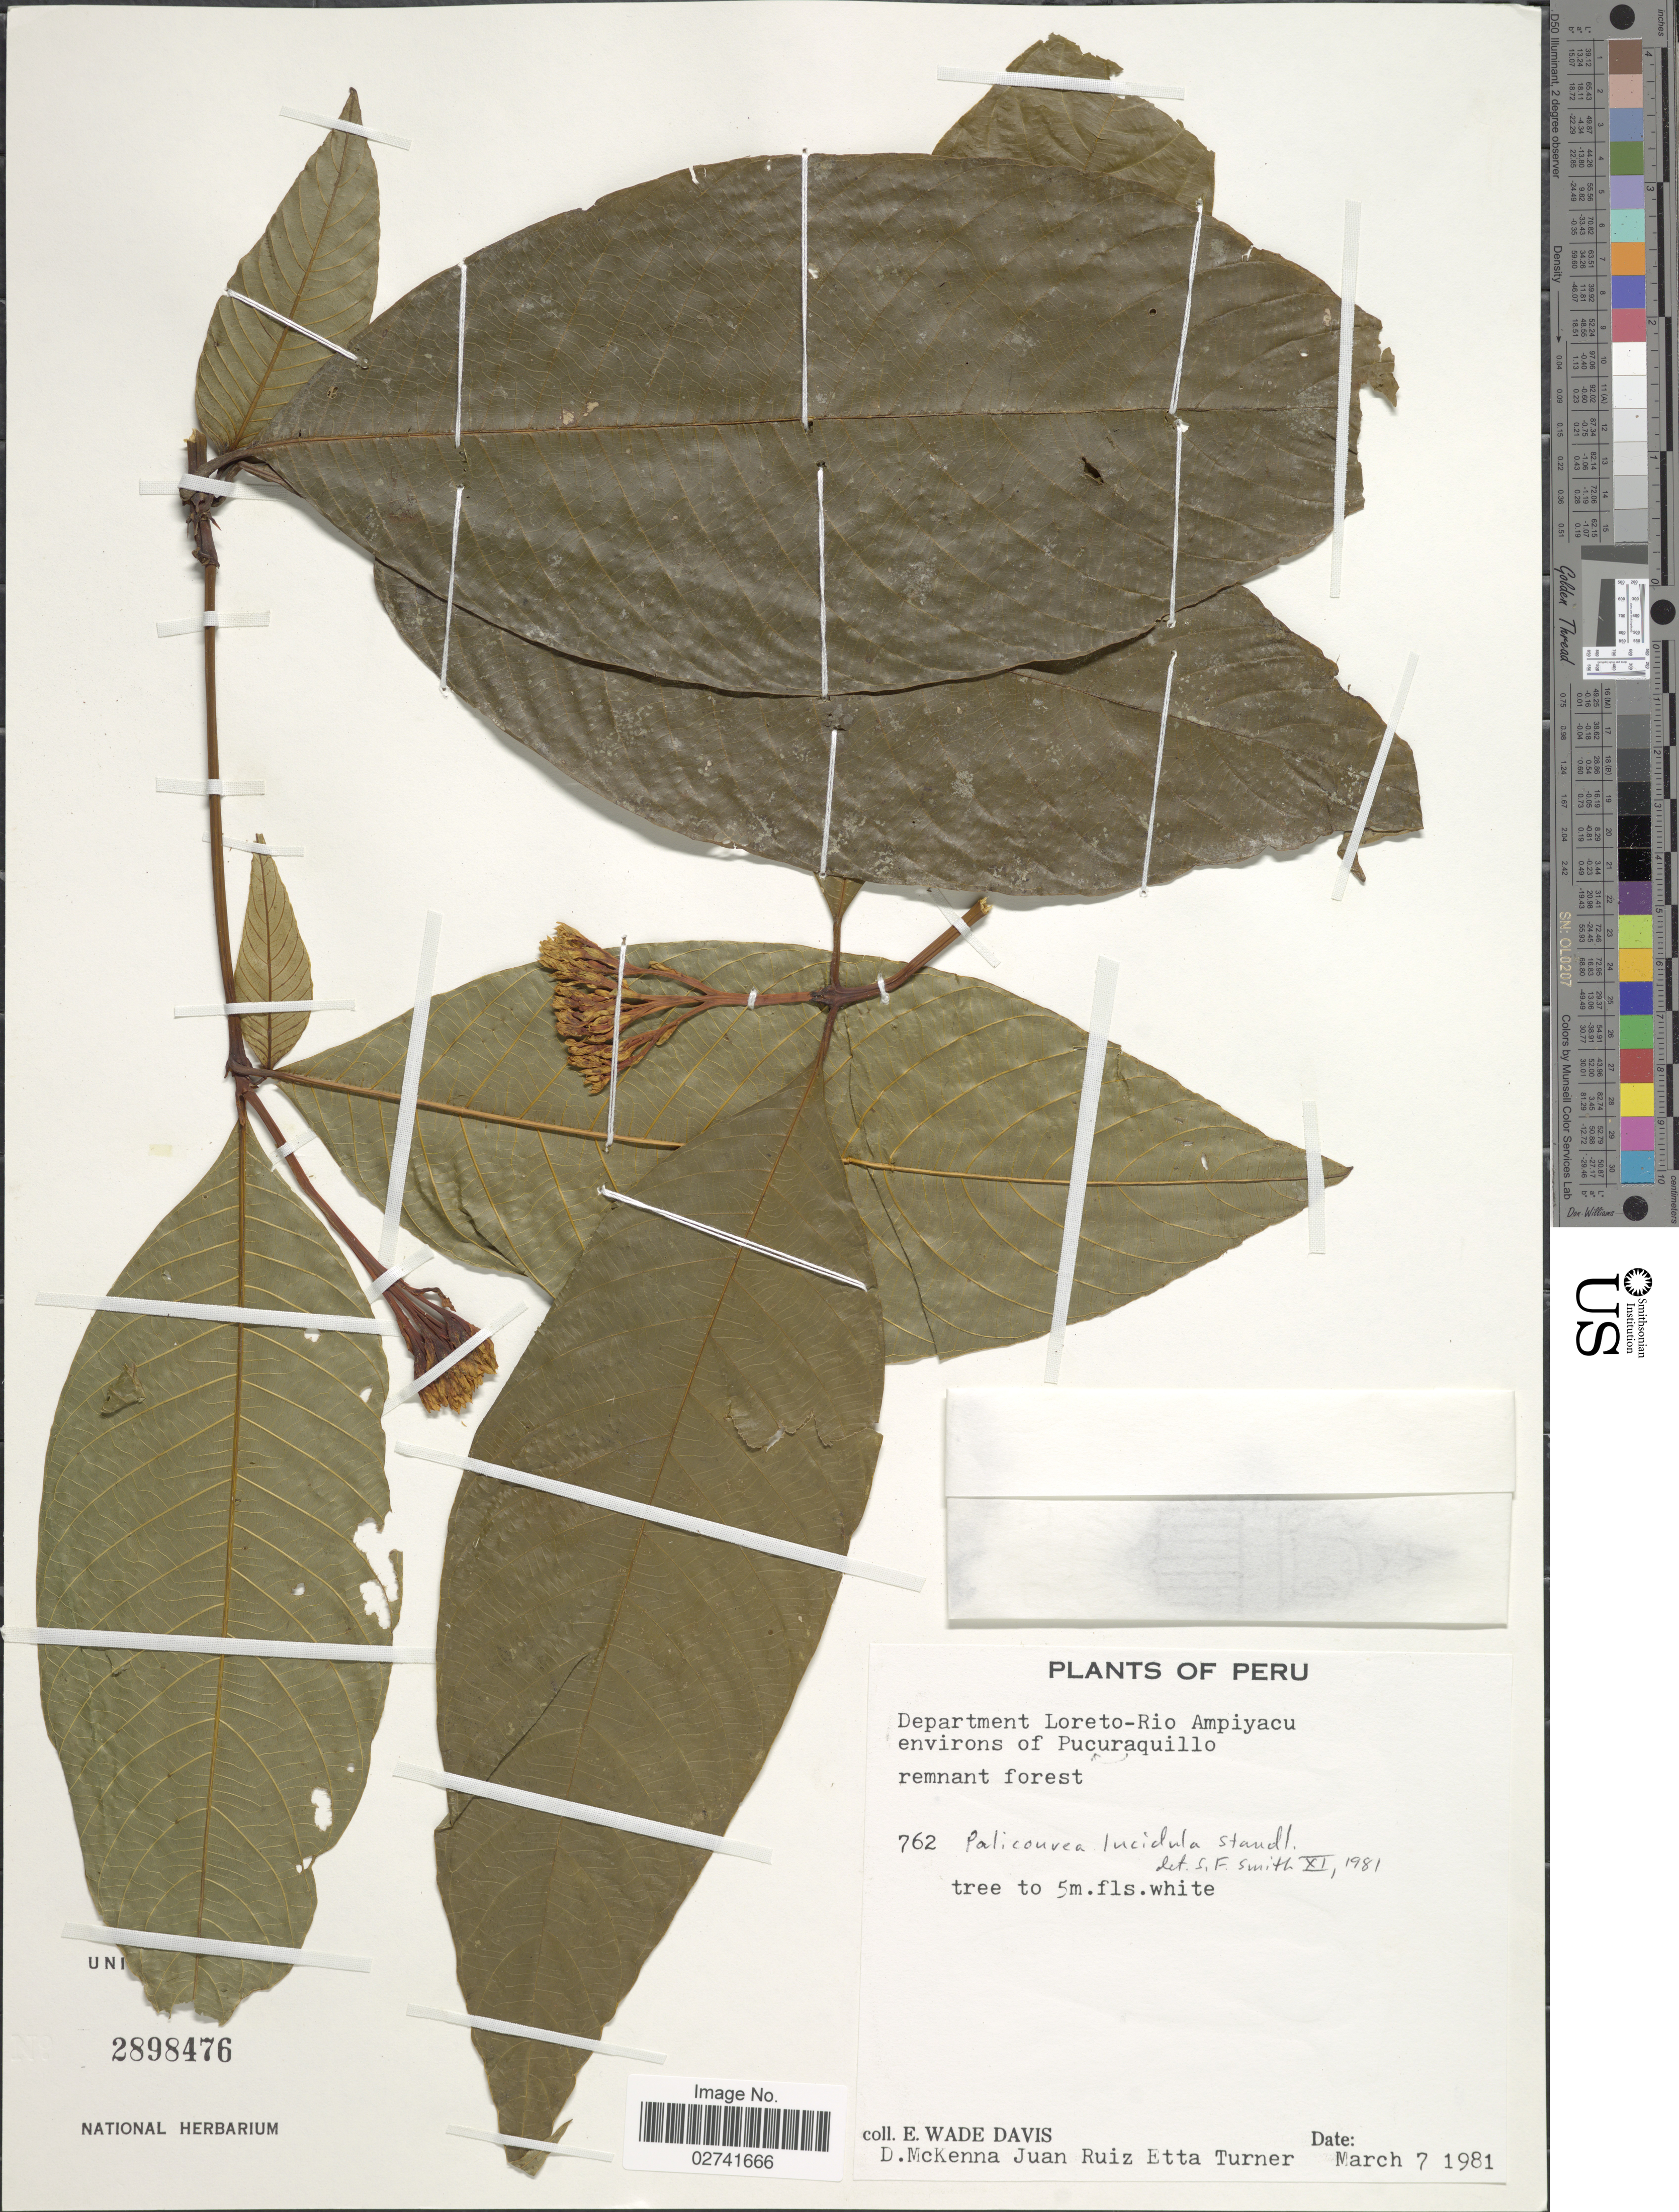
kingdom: Plantae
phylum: Tracheophyta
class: Magnoliopsida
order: Gentianales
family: Rubiaceae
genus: Palicourea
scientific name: Palicourea lucidula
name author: Standl.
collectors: E. W. Davis, D. McKenna, J. Ruiz & E. Turner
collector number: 762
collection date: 1981-03-07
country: Peru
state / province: Loreto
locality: Department Loreto-Rio Ampiyacu environs of Pucuraquillo remnant forest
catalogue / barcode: US 2898476